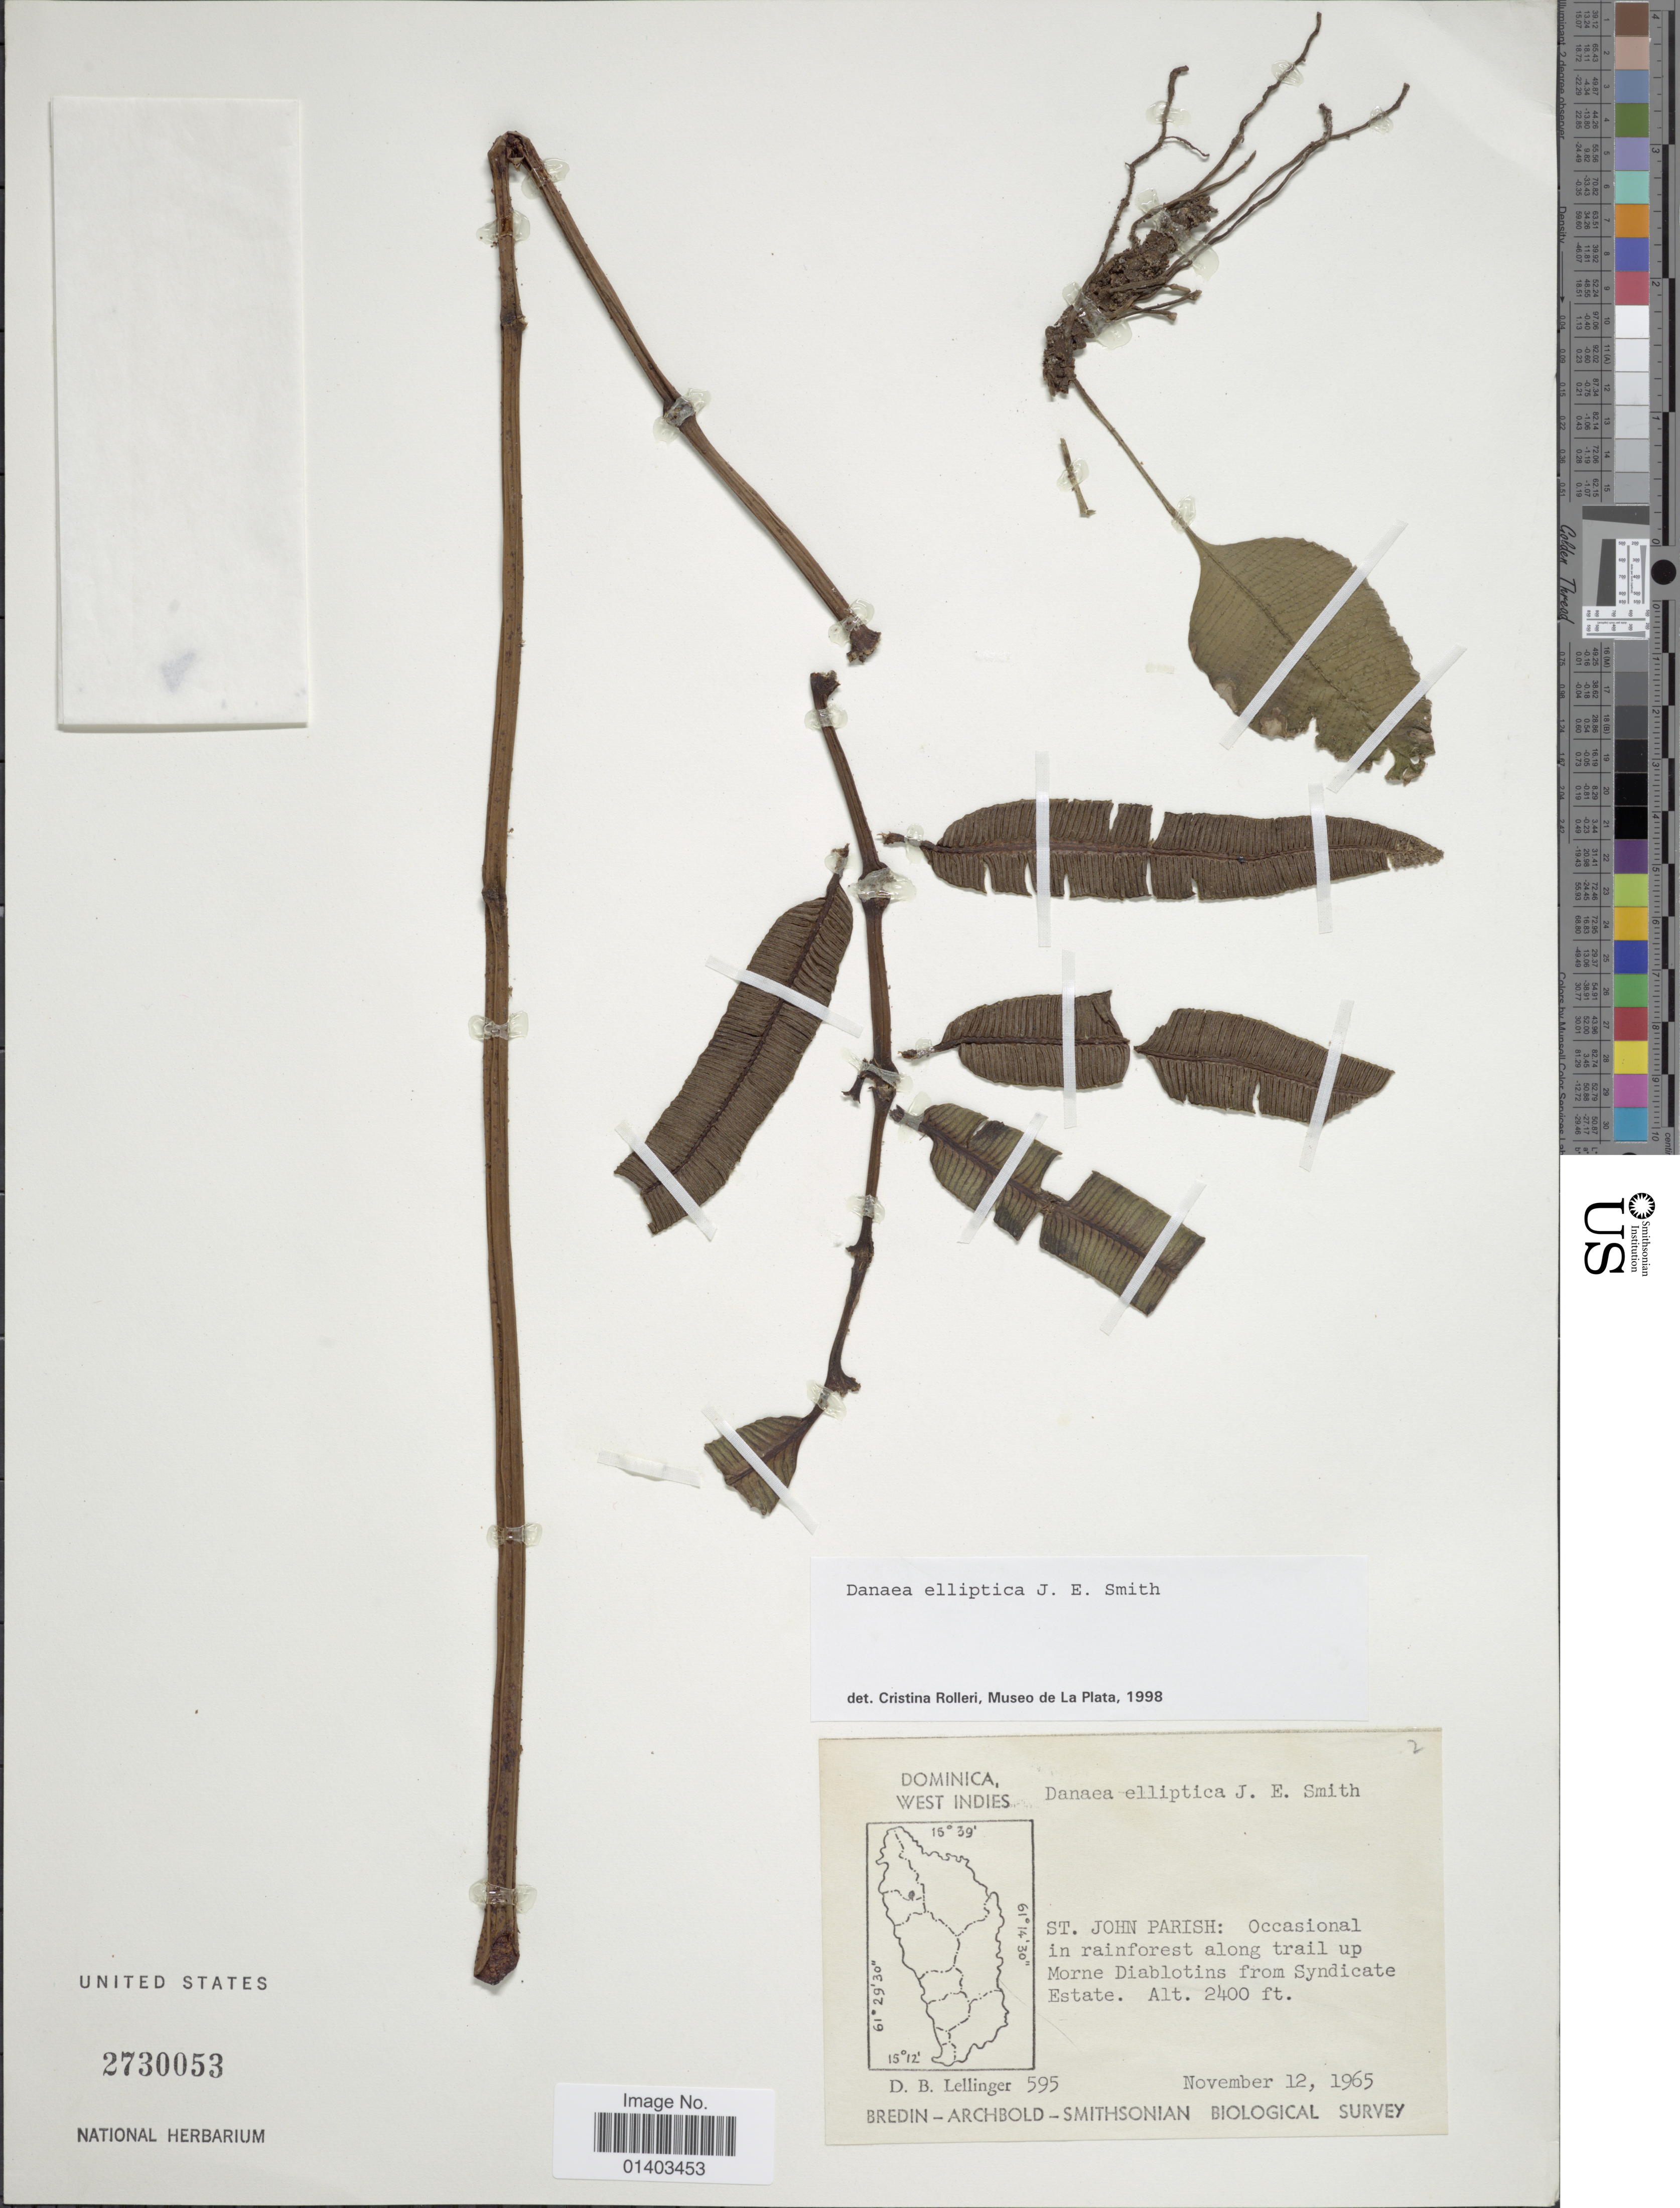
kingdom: Plantae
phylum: Tracheophyta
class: Polypodiopsida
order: Marattiales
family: Marattiaceae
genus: Danaea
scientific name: Danaea elliptica subsp. elliptica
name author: Sm.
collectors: D. B. Lellinger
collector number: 595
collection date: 1965-11-12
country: Dominica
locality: West Indies, Occasional in rainforest along trail up Morne Diablotins from Syndicate Estate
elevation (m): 732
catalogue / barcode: US 2730053